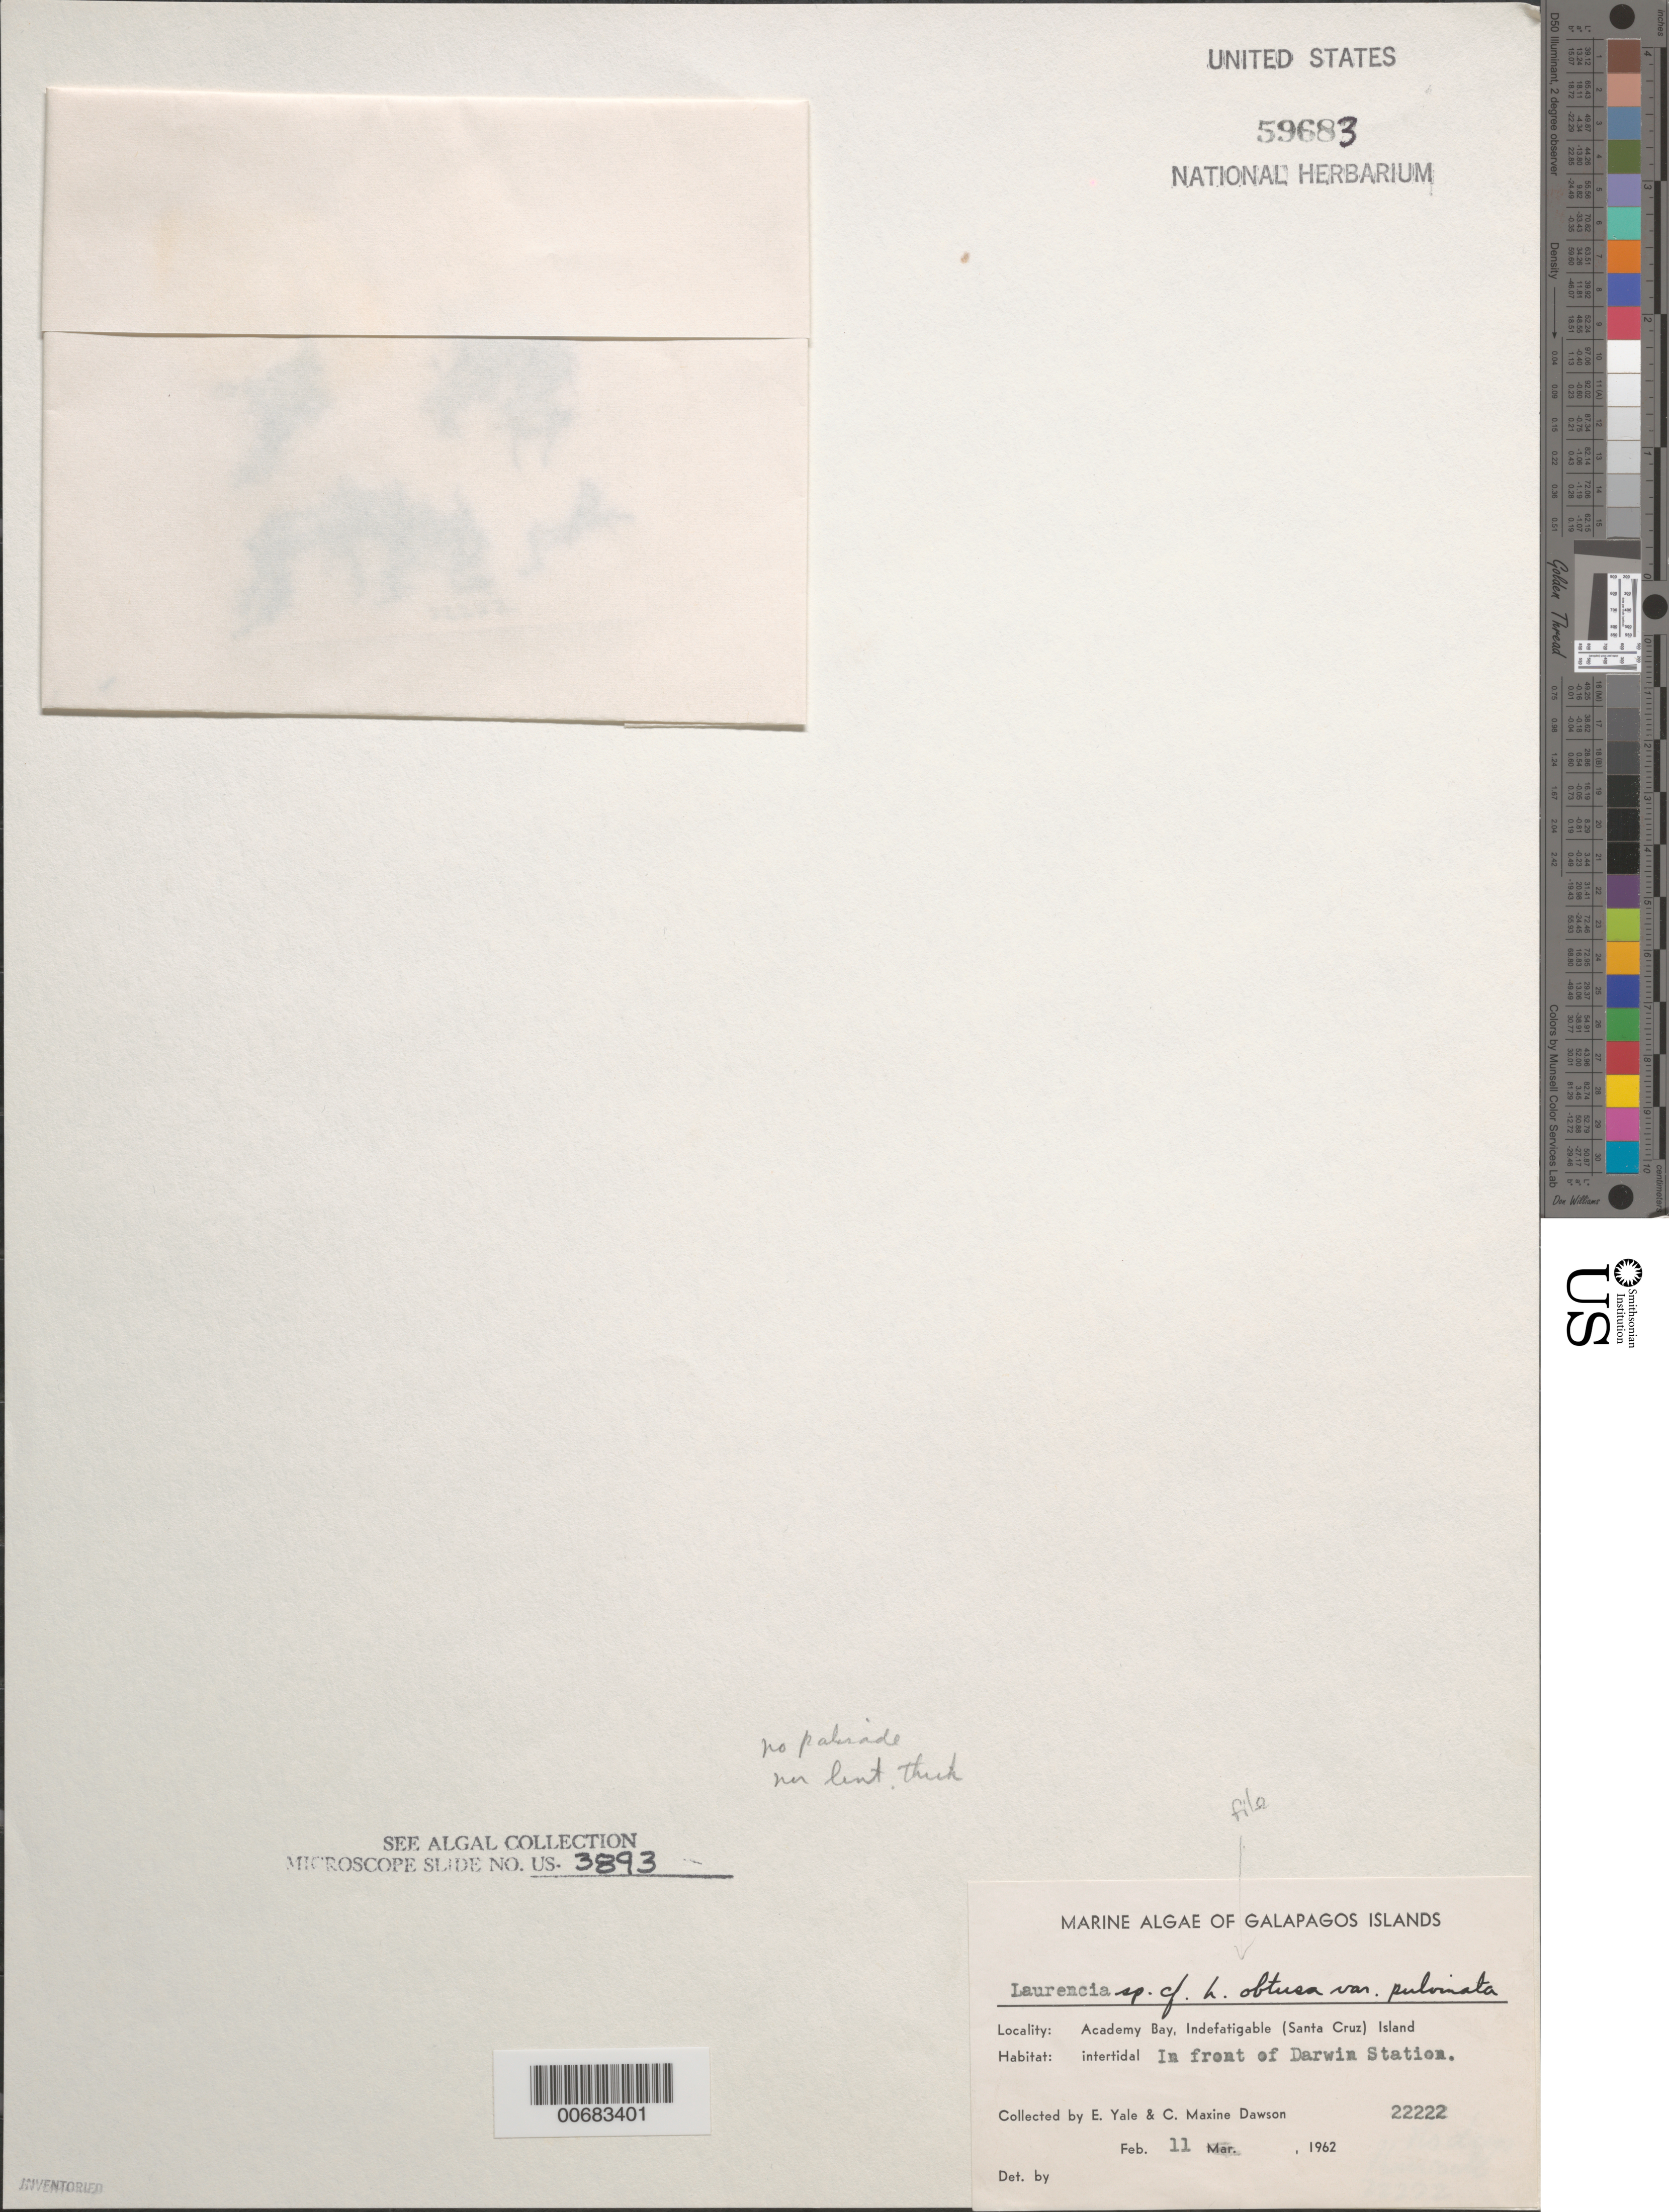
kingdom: Plantae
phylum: Rhodophyta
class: Florideophyceae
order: Ceramiales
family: Rhodomelaceae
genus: Laurencia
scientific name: Laurencia obtusa var. pulvinata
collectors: E. Y. Dawson & C. M. Dawson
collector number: EYD 22222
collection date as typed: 11 Feb 1962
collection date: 1962-02-11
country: Ecuador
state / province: Colón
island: Santa Cruz [Indefatigable, Chaves]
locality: Academy Bay, Darwin Station shore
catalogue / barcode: US 59683